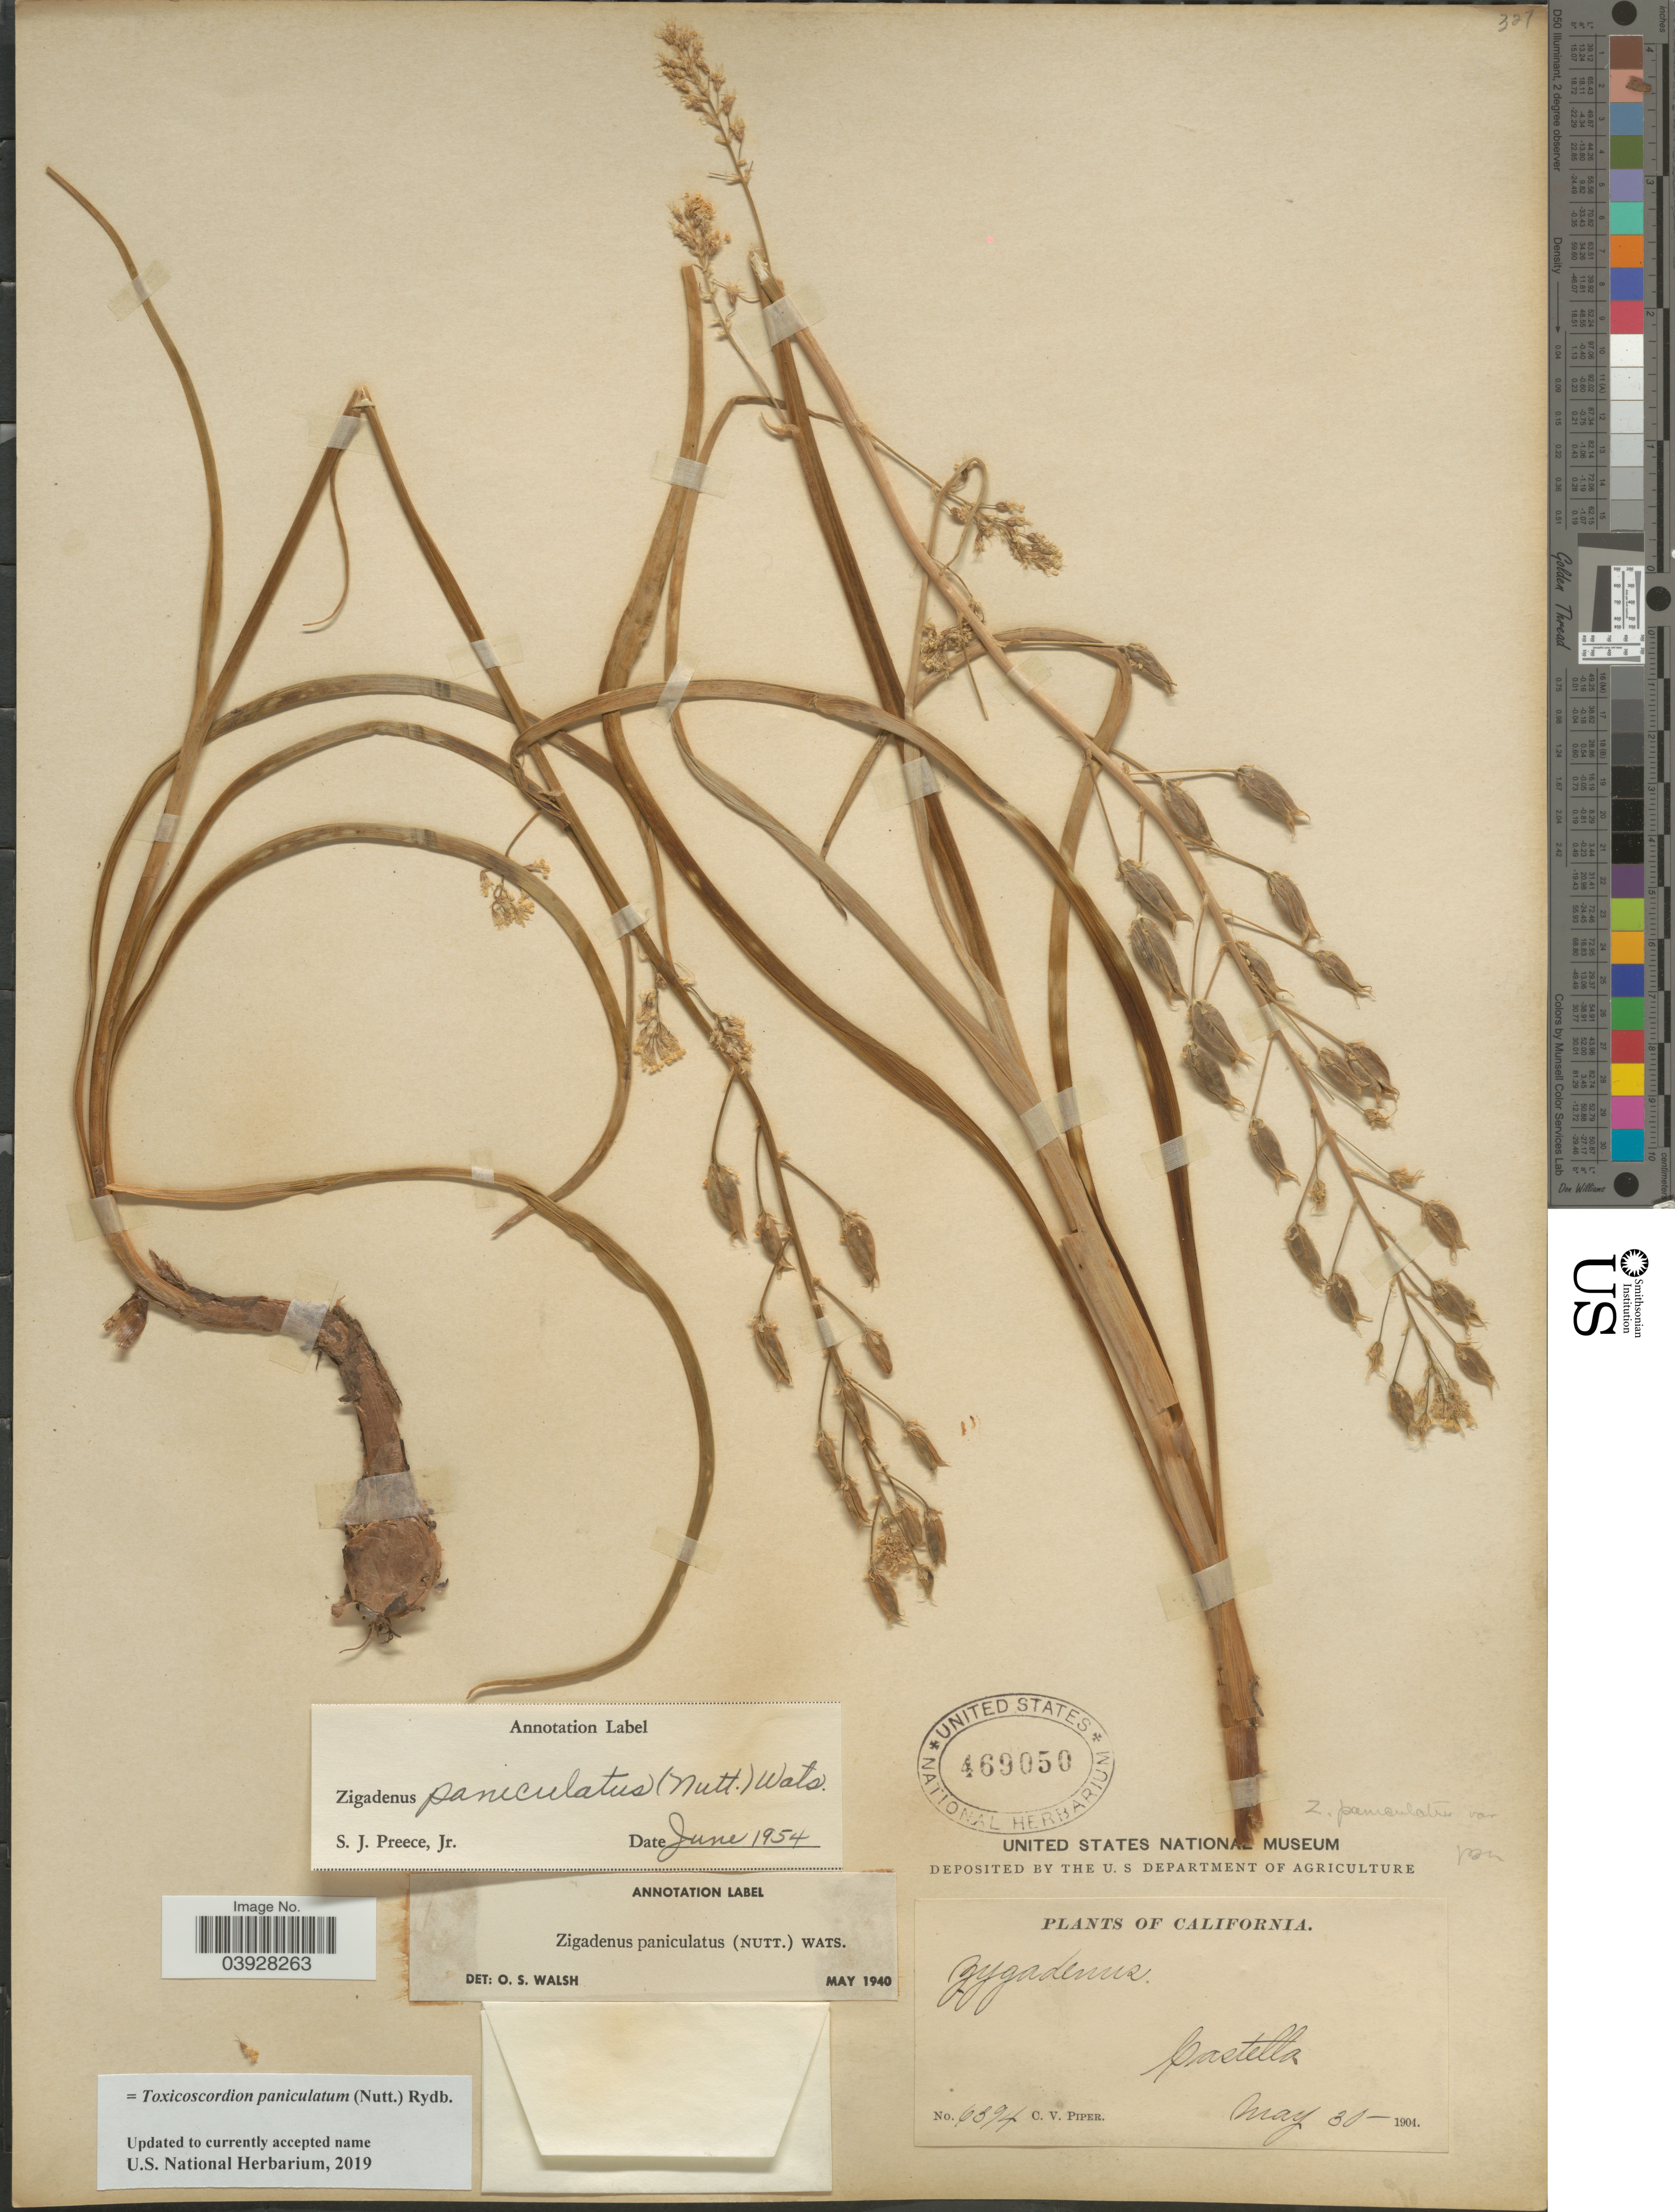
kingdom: Plantae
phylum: Tracheophyta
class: Liliopsida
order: Liliales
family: Melanthiaceae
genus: Toxicoscordion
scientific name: Toxicoscordion paniculatum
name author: (Nutt.) Rydb.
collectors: C. V. Piper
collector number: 6394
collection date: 1904-05-30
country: United States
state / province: California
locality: Castella.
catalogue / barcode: US 469050